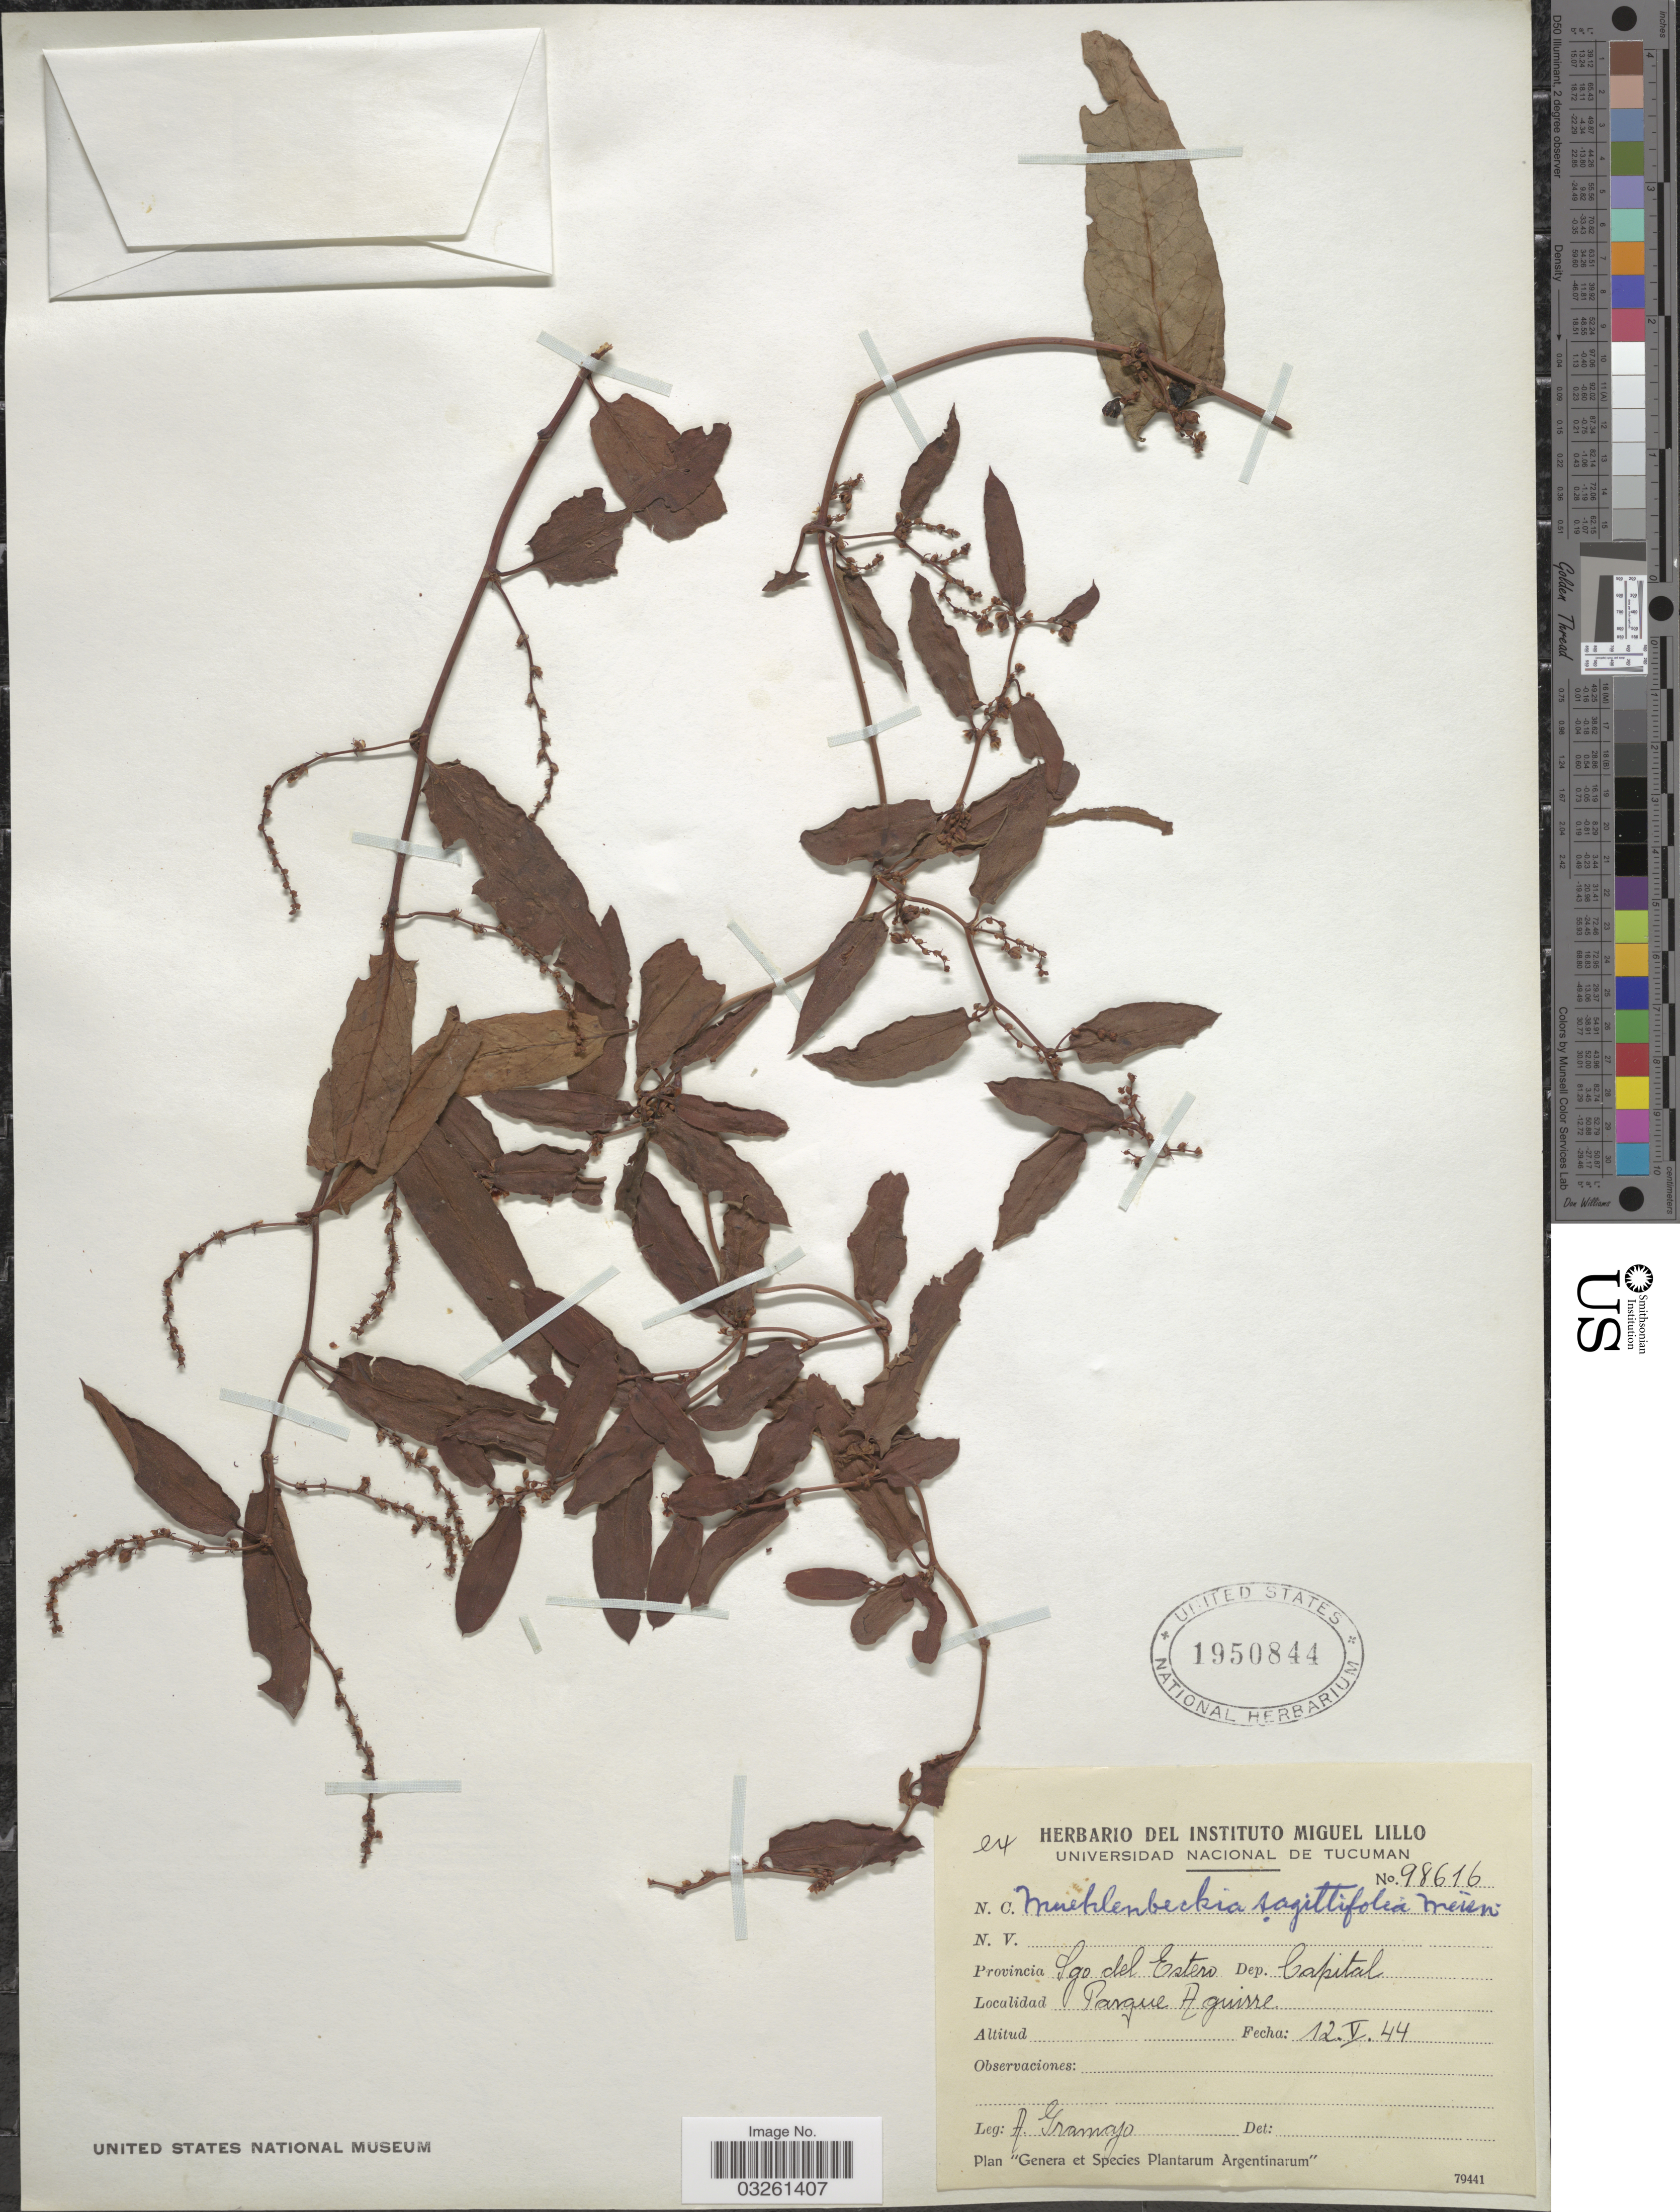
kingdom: Plantae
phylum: Tracheophyta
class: Magnoliopsida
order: Caryophyllales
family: Polygonaceae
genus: Muehlenbeckia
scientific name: Muehlenbeckia sagittifolia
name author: (Ortega) Meisn.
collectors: A. Gramajo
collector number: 98616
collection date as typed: Transcribed d/m/y: 12/5/44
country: Argentina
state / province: Santiago del Estero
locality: Dep. Capital. Parque Aguirre.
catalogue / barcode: US 1950844